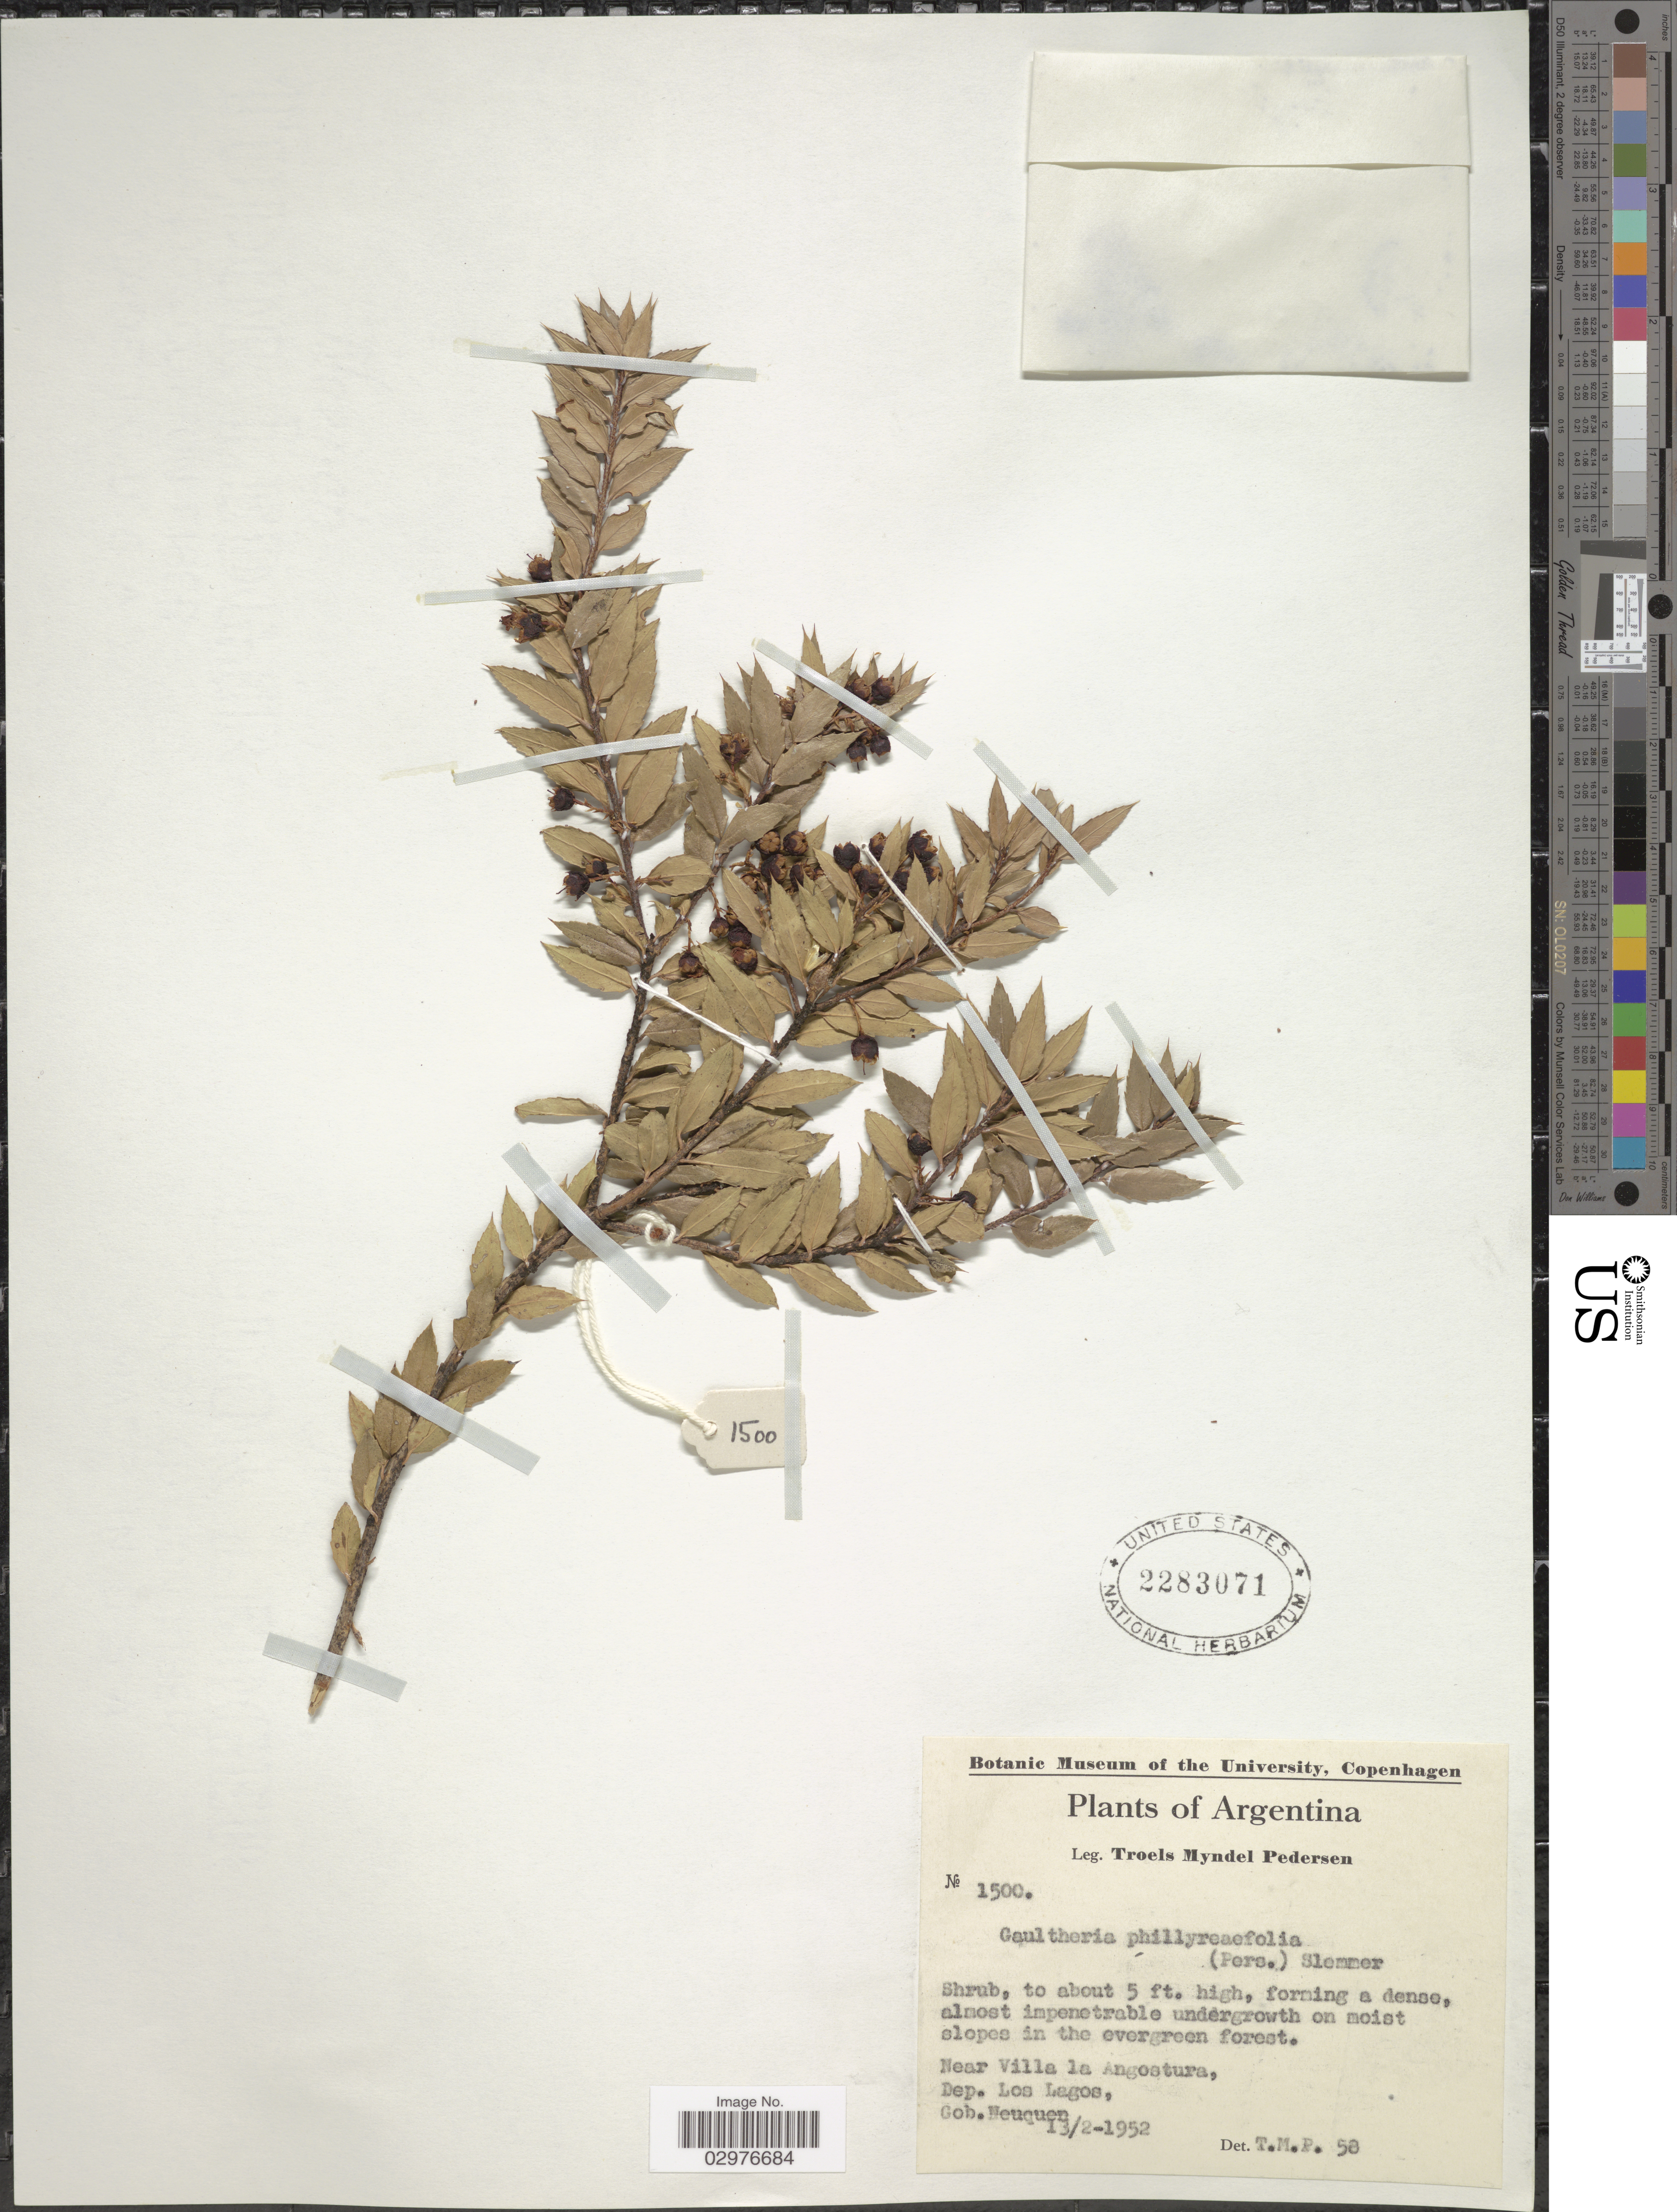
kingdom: Plantae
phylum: Tracheophyta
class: Magnoliopsida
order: Ericales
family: Ericaceae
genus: Gaultheria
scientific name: Gaultheria phillyreifolia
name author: (Pers.) Sleumer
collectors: T. Pederson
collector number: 1500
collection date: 1952-02-13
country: Argentina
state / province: Neuquen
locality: Near Villa la Angostura, Dep. Los Lagos, Gob. Neuquen.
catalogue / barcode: US 2283071